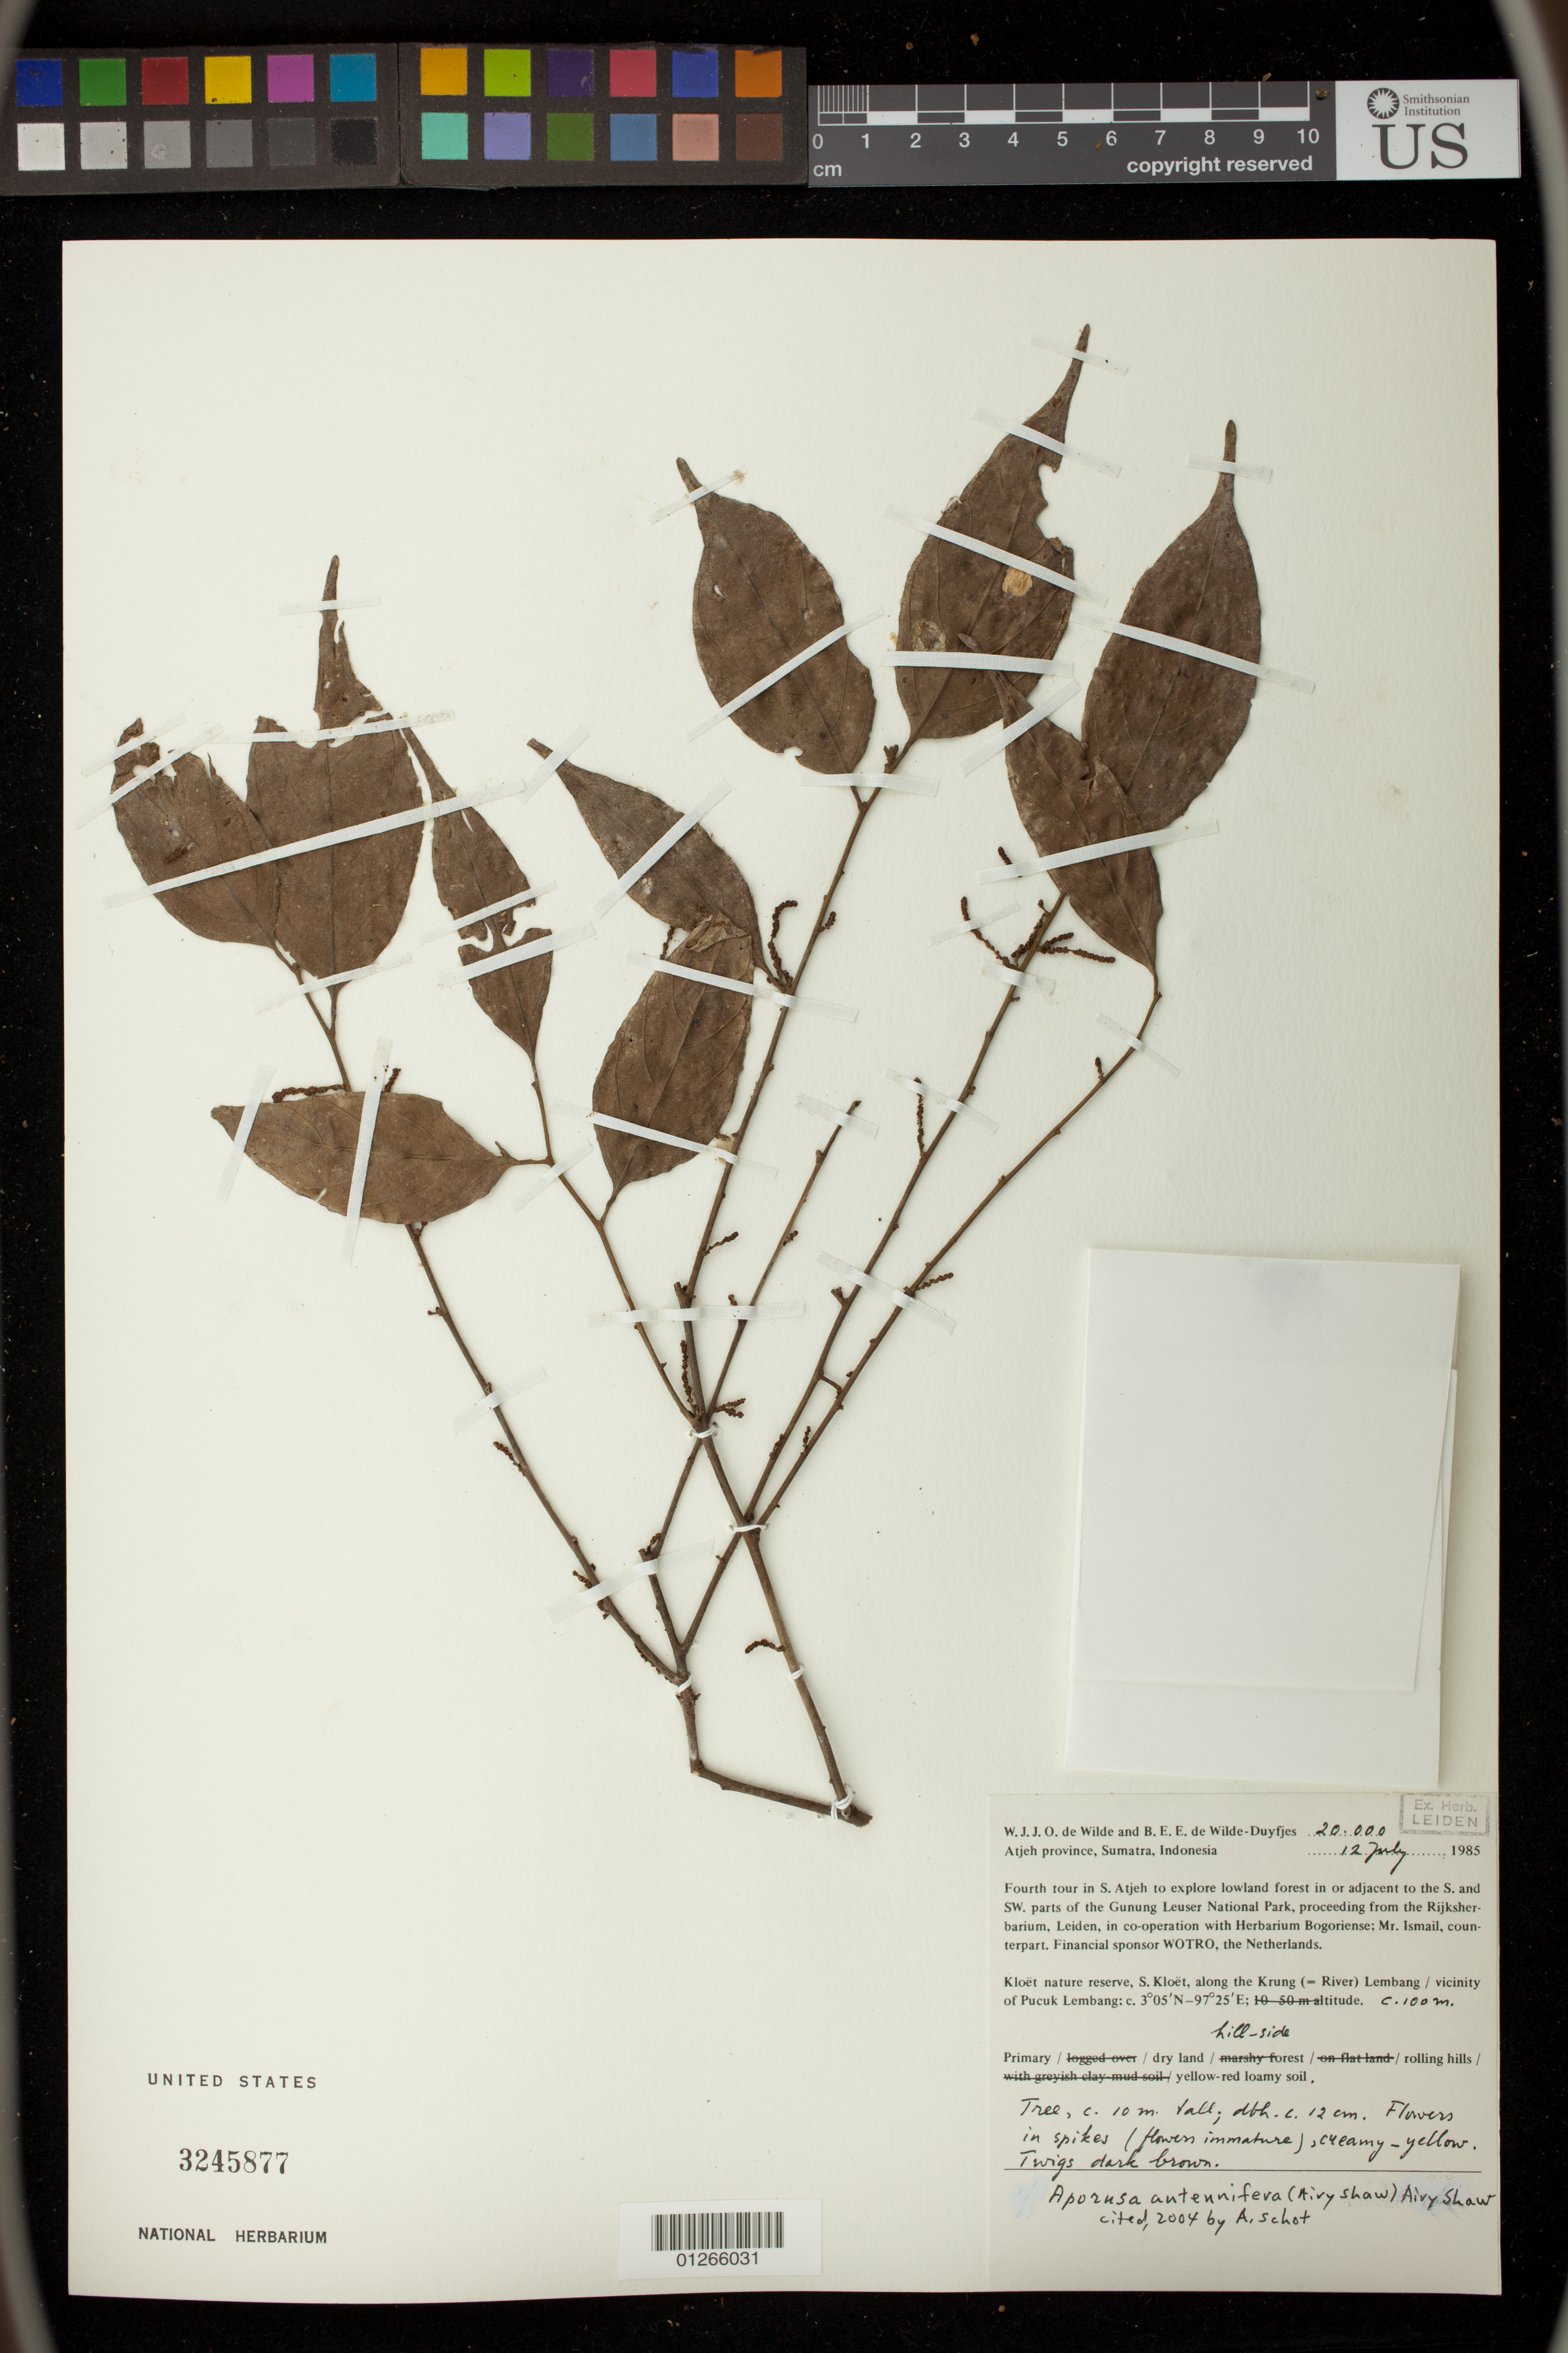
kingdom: Plantae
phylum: Tracheophyta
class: Magnoliopsida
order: Malpighiales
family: Phyllanthaceae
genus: Aporosa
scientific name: Aporosa antennifera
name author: (Airy Shaw) Airy Shaw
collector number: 20.000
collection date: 1985-07-12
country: Indonesia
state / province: Sumatra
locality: Atjeh province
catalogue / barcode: US 3245877